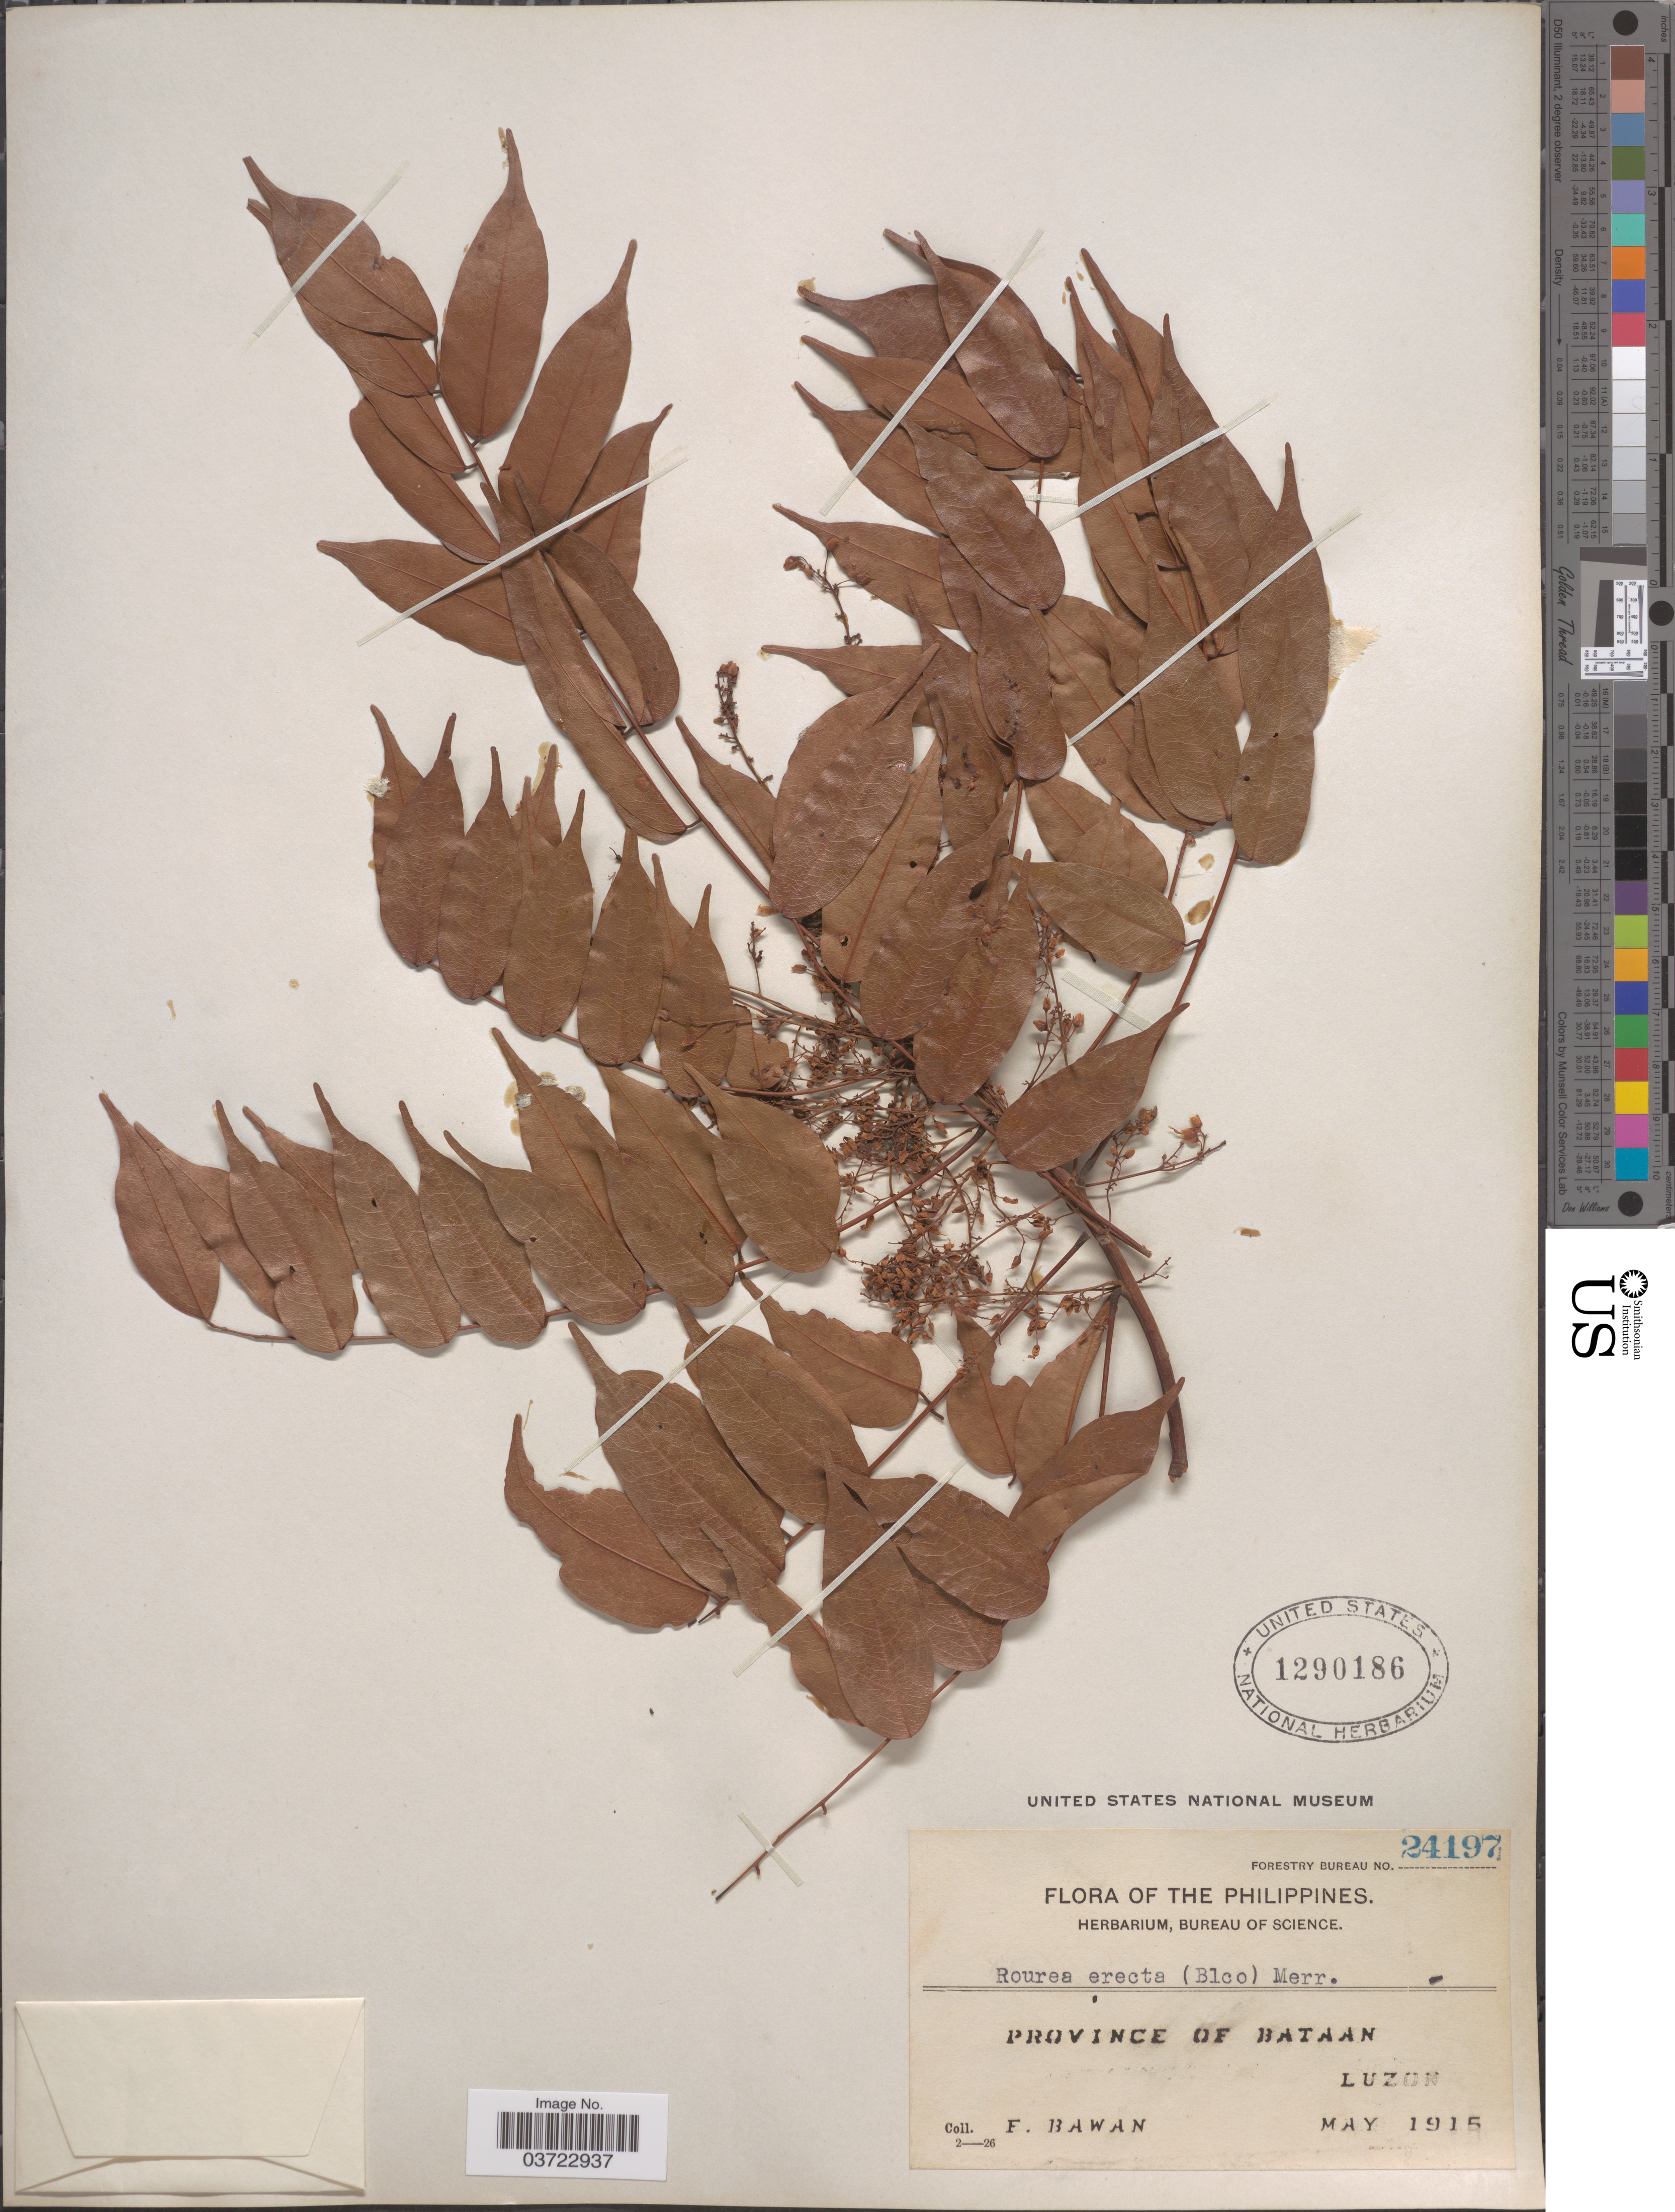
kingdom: Plantae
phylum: Tracheophyta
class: Magnoliopsida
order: Oxalidales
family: Connaraceae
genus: Rourea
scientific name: Rourea erecta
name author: (Blanco) Merr.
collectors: F. Bawan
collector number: Forestry Bureau 24197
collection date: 1915-05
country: Philippines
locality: Province of Bataan. Luzon.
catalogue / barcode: US 1290186